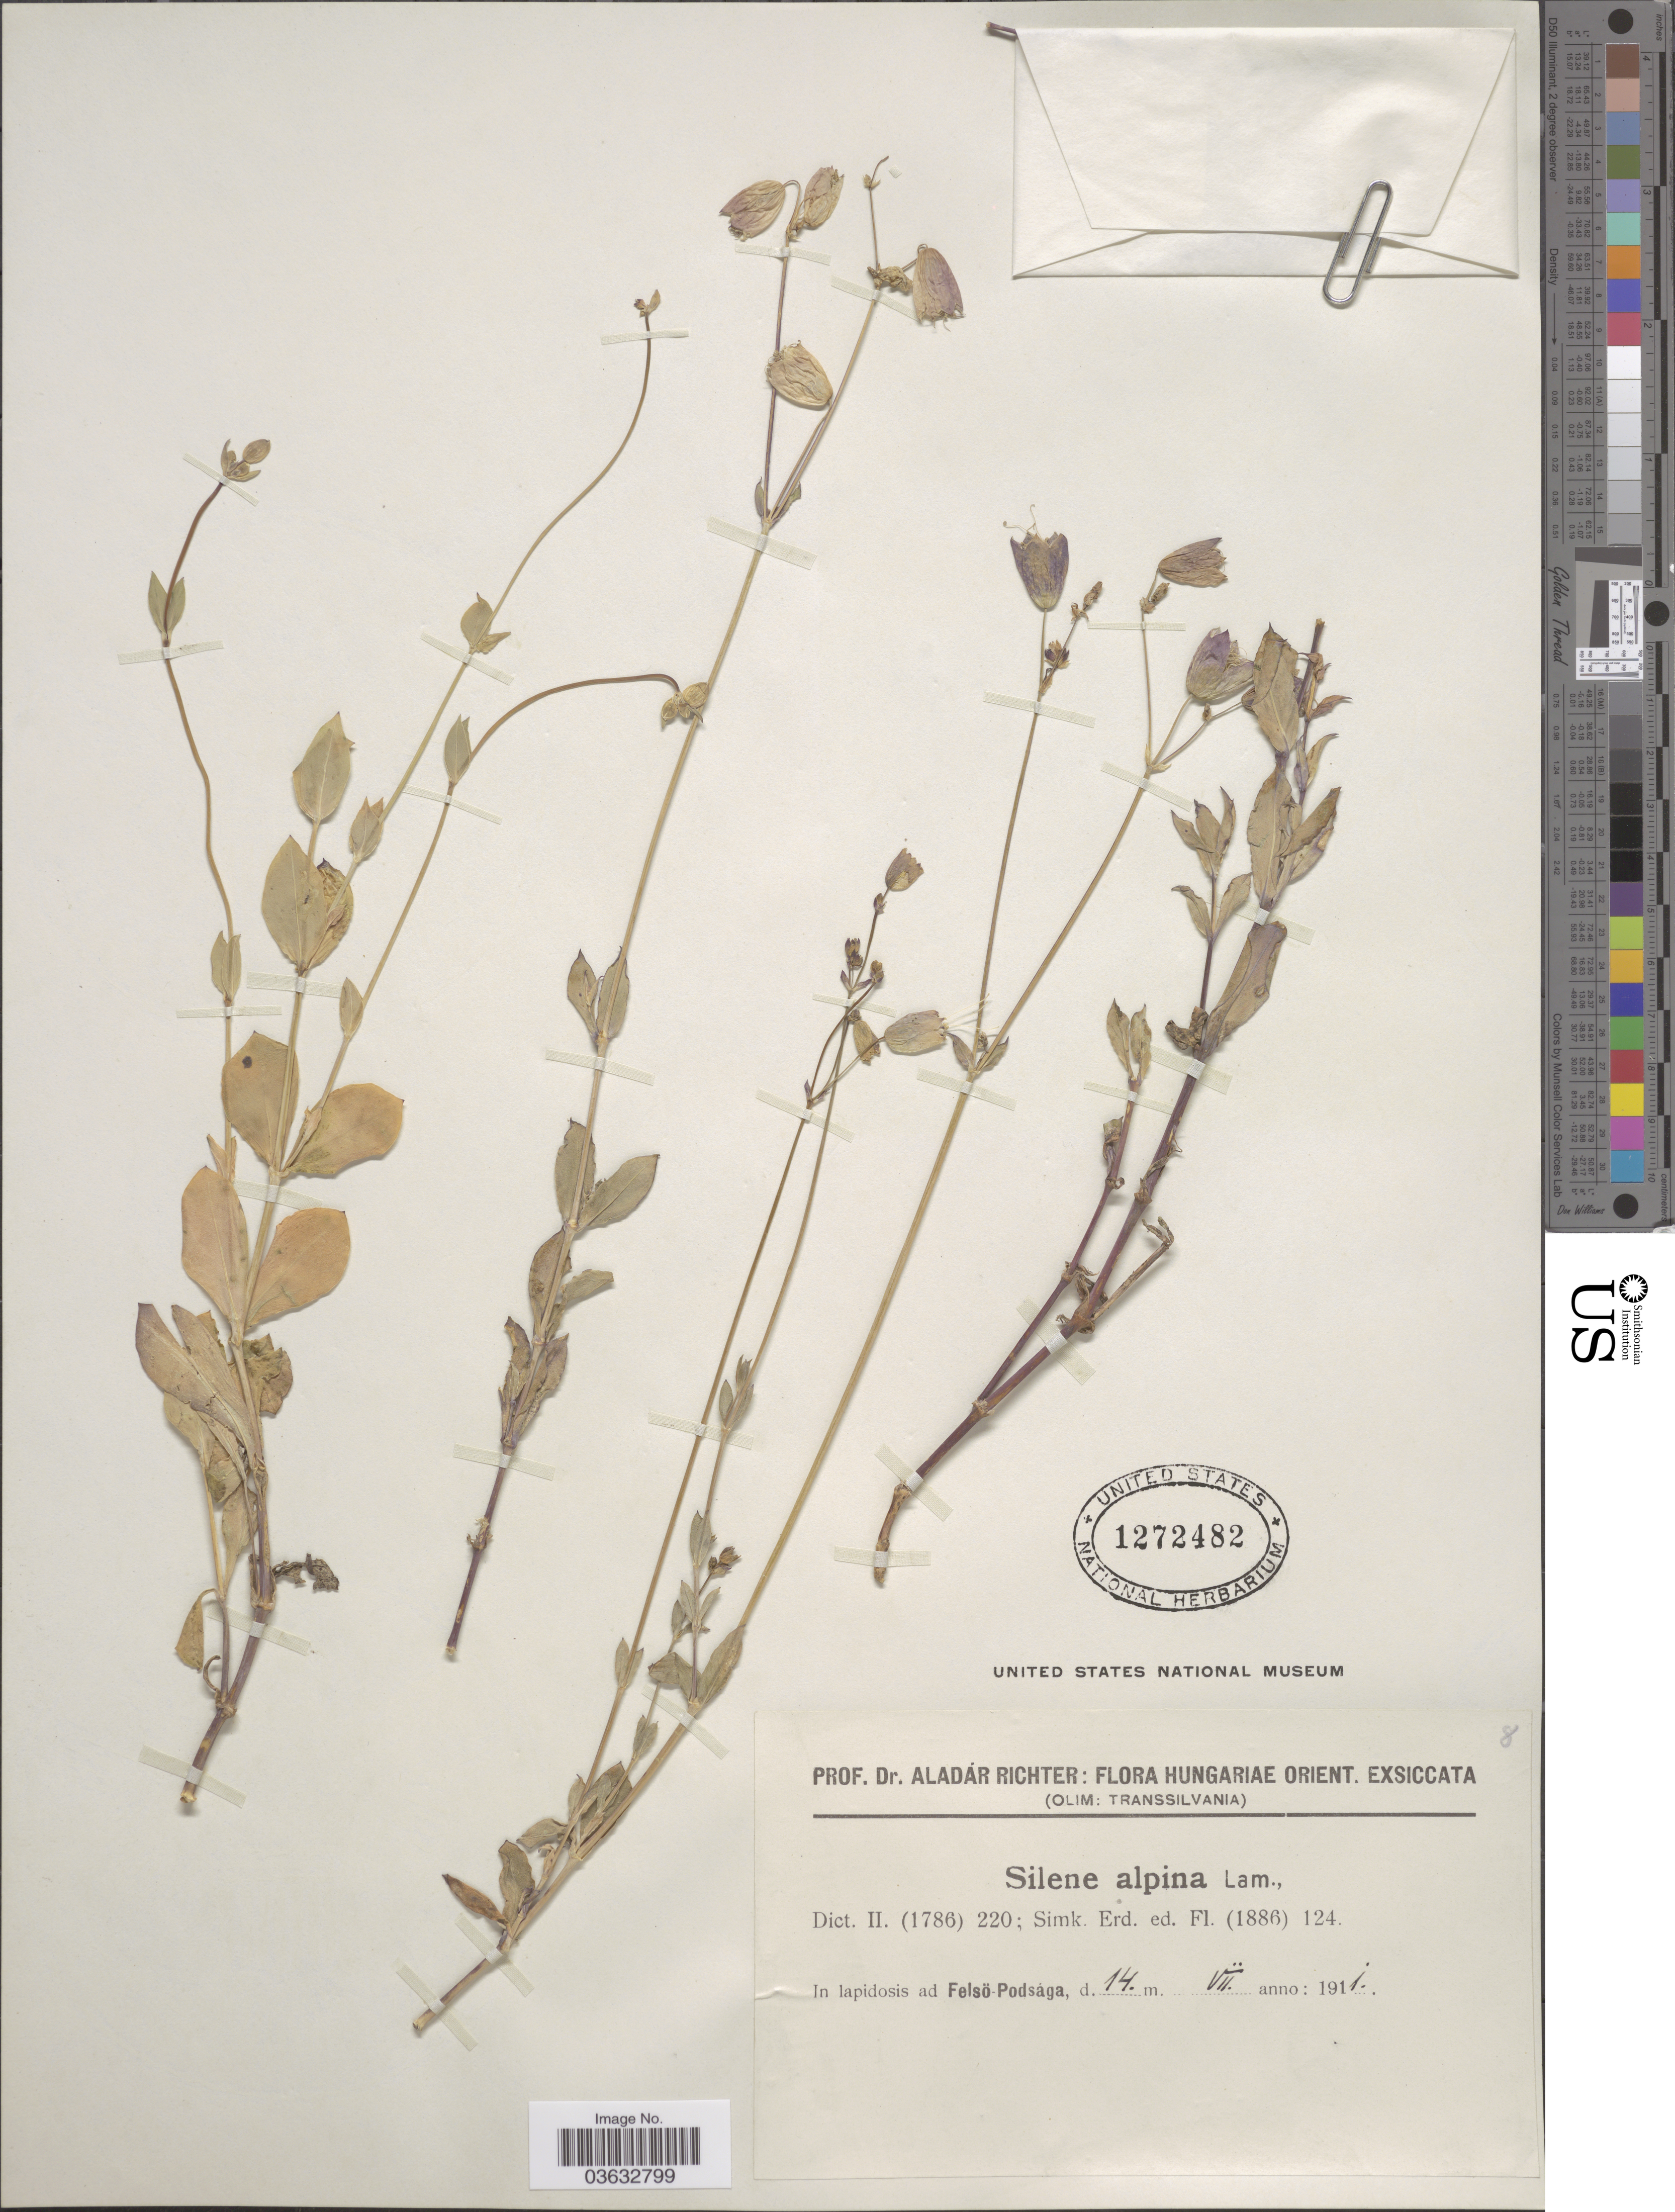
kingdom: Plantae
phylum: Tracheophyta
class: Magnoliopsida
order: Caryophyllales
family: Caryophyllaceae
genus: Silene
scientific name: Silene alpina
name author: S.F. Gray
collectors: A. Richter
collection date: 1911-07-14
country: Hungary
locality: Hungariae orient. In lapidosis ad Felsö-Podsága.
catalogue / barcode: US 1272482